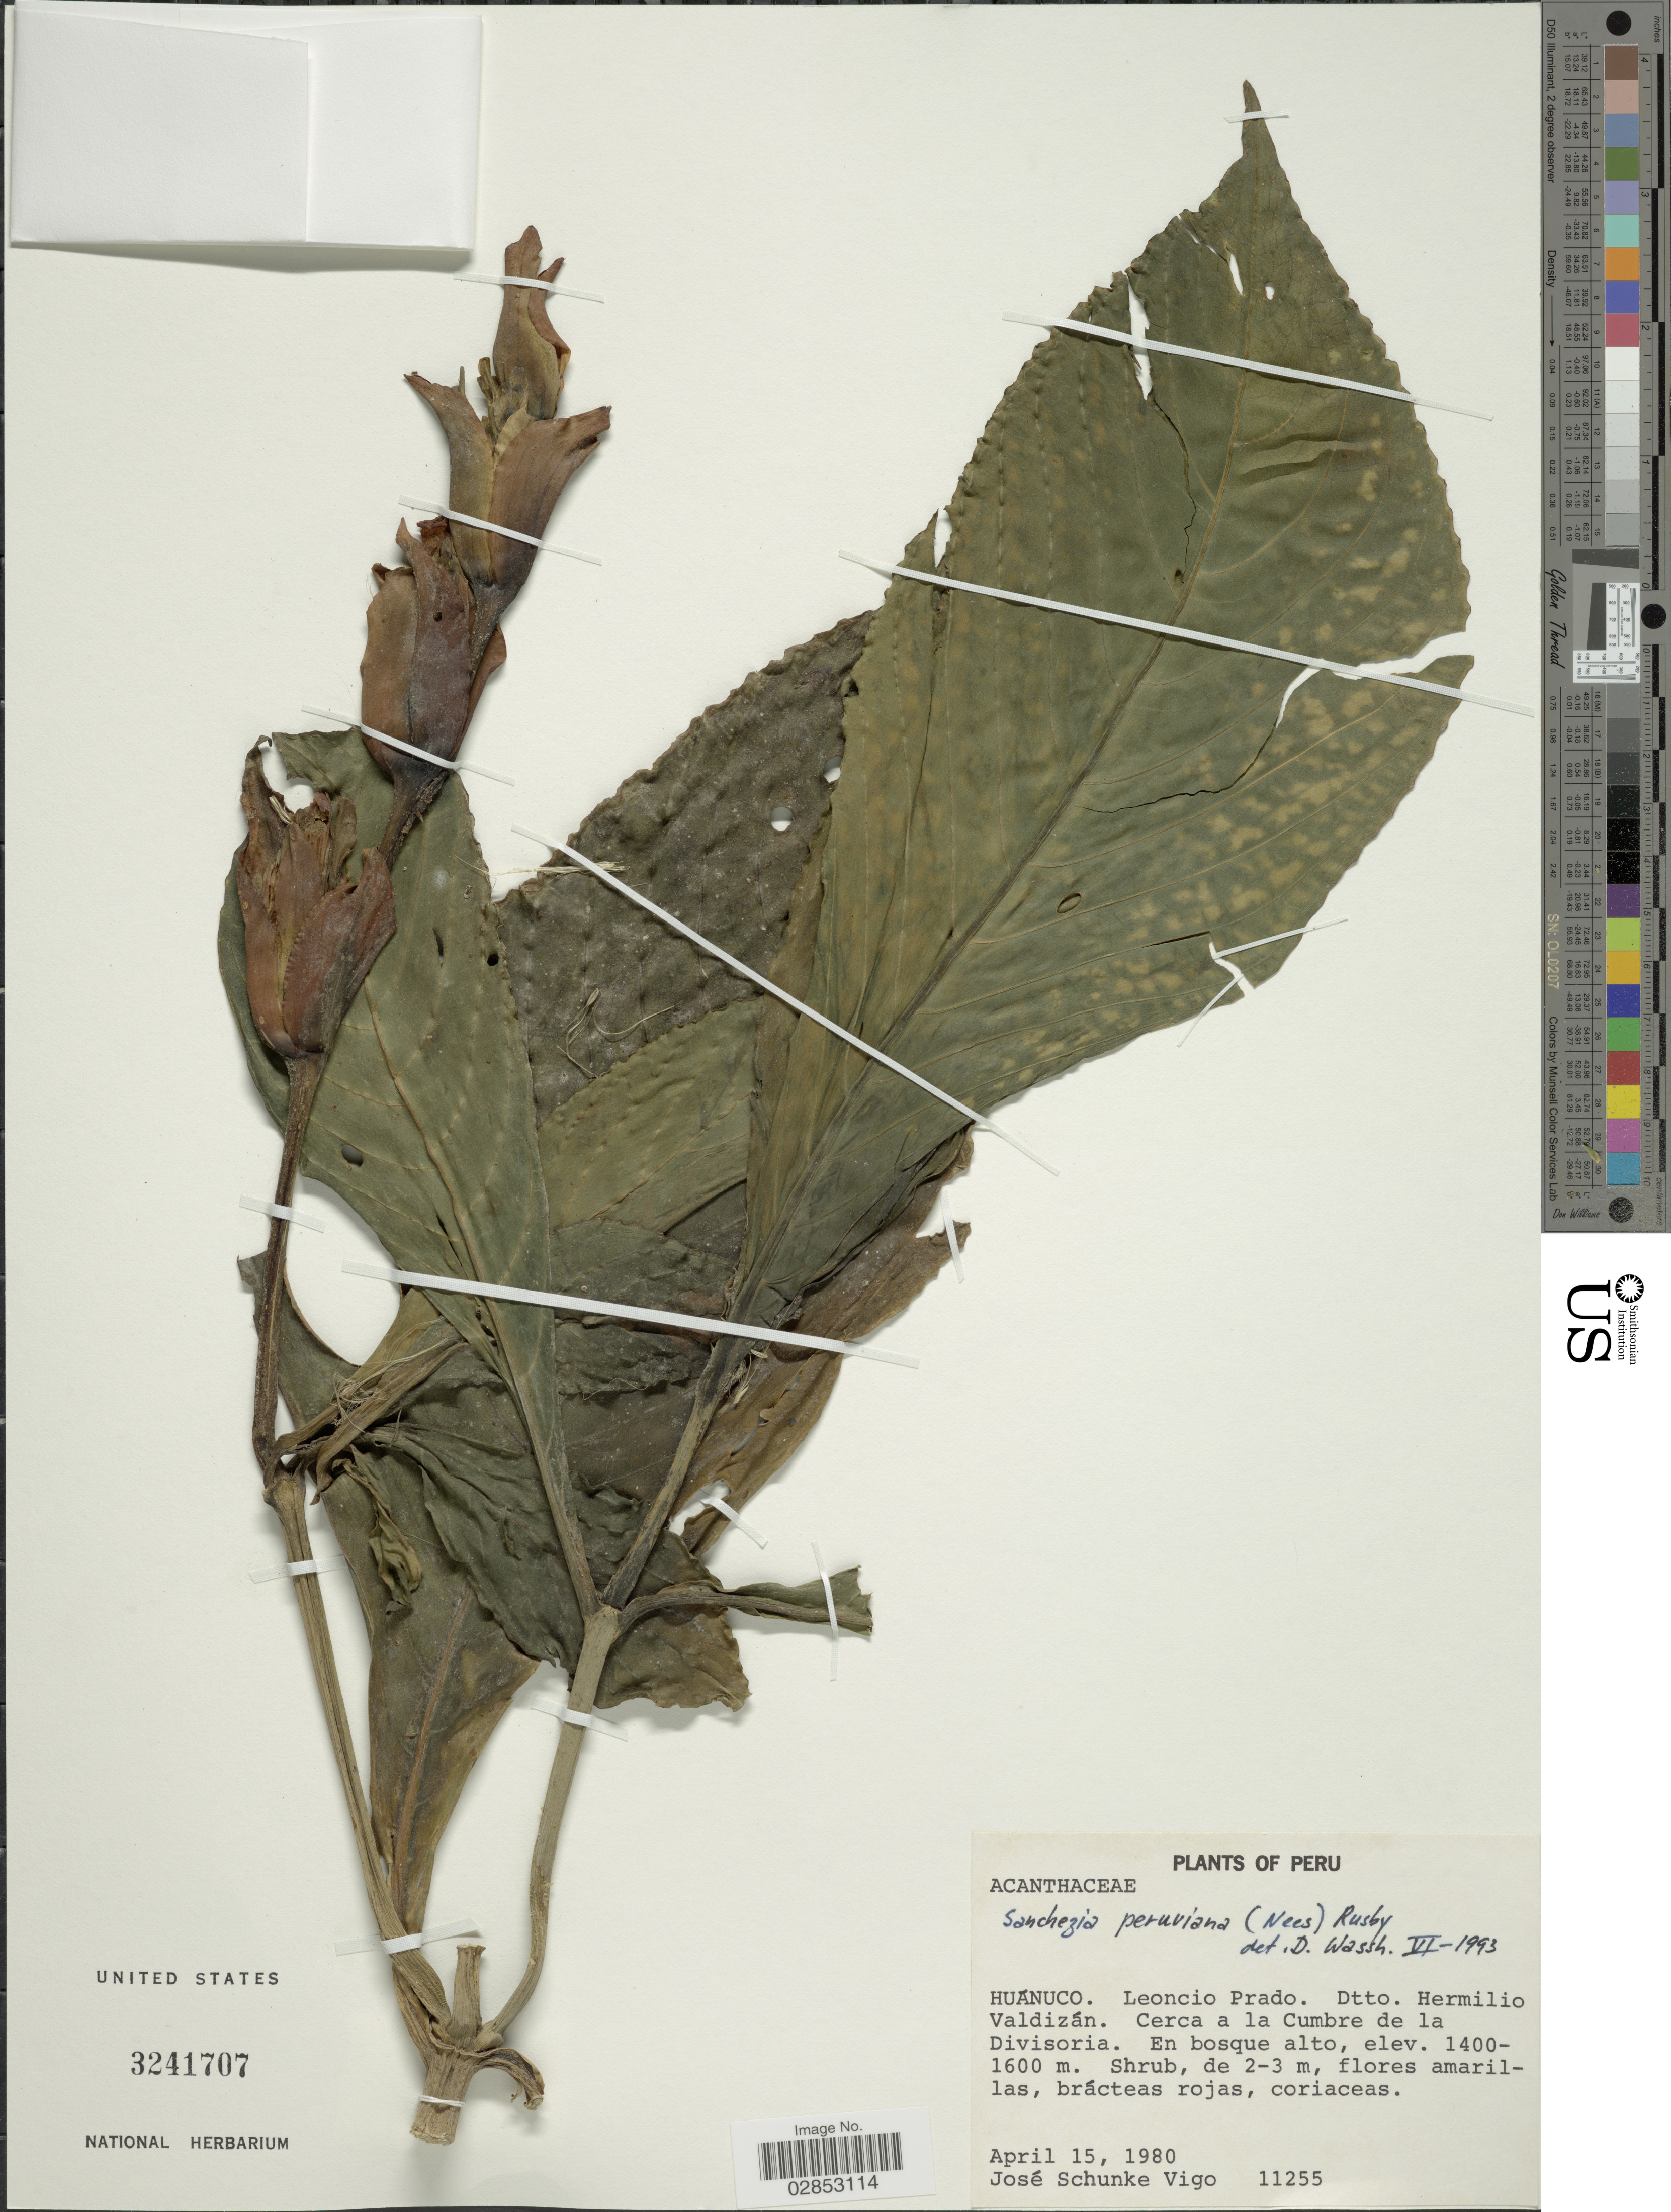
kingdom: Plantae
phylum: Tracheophyta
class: Magnoliopsida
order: Lamiales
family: Acanthaceae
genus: Sanchezia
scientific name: Sanchezia oblonga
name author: Ruiz & Pav.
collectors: J. Schunke Vigo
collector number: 11255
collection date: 1980-04-15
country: Peru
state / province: Huánuco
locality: Leoncio Prado. Dtto. Hermilio Valdizán. Cerca a la Cumbre de la Divisoria.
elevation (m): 1400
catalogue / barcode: US 3241707